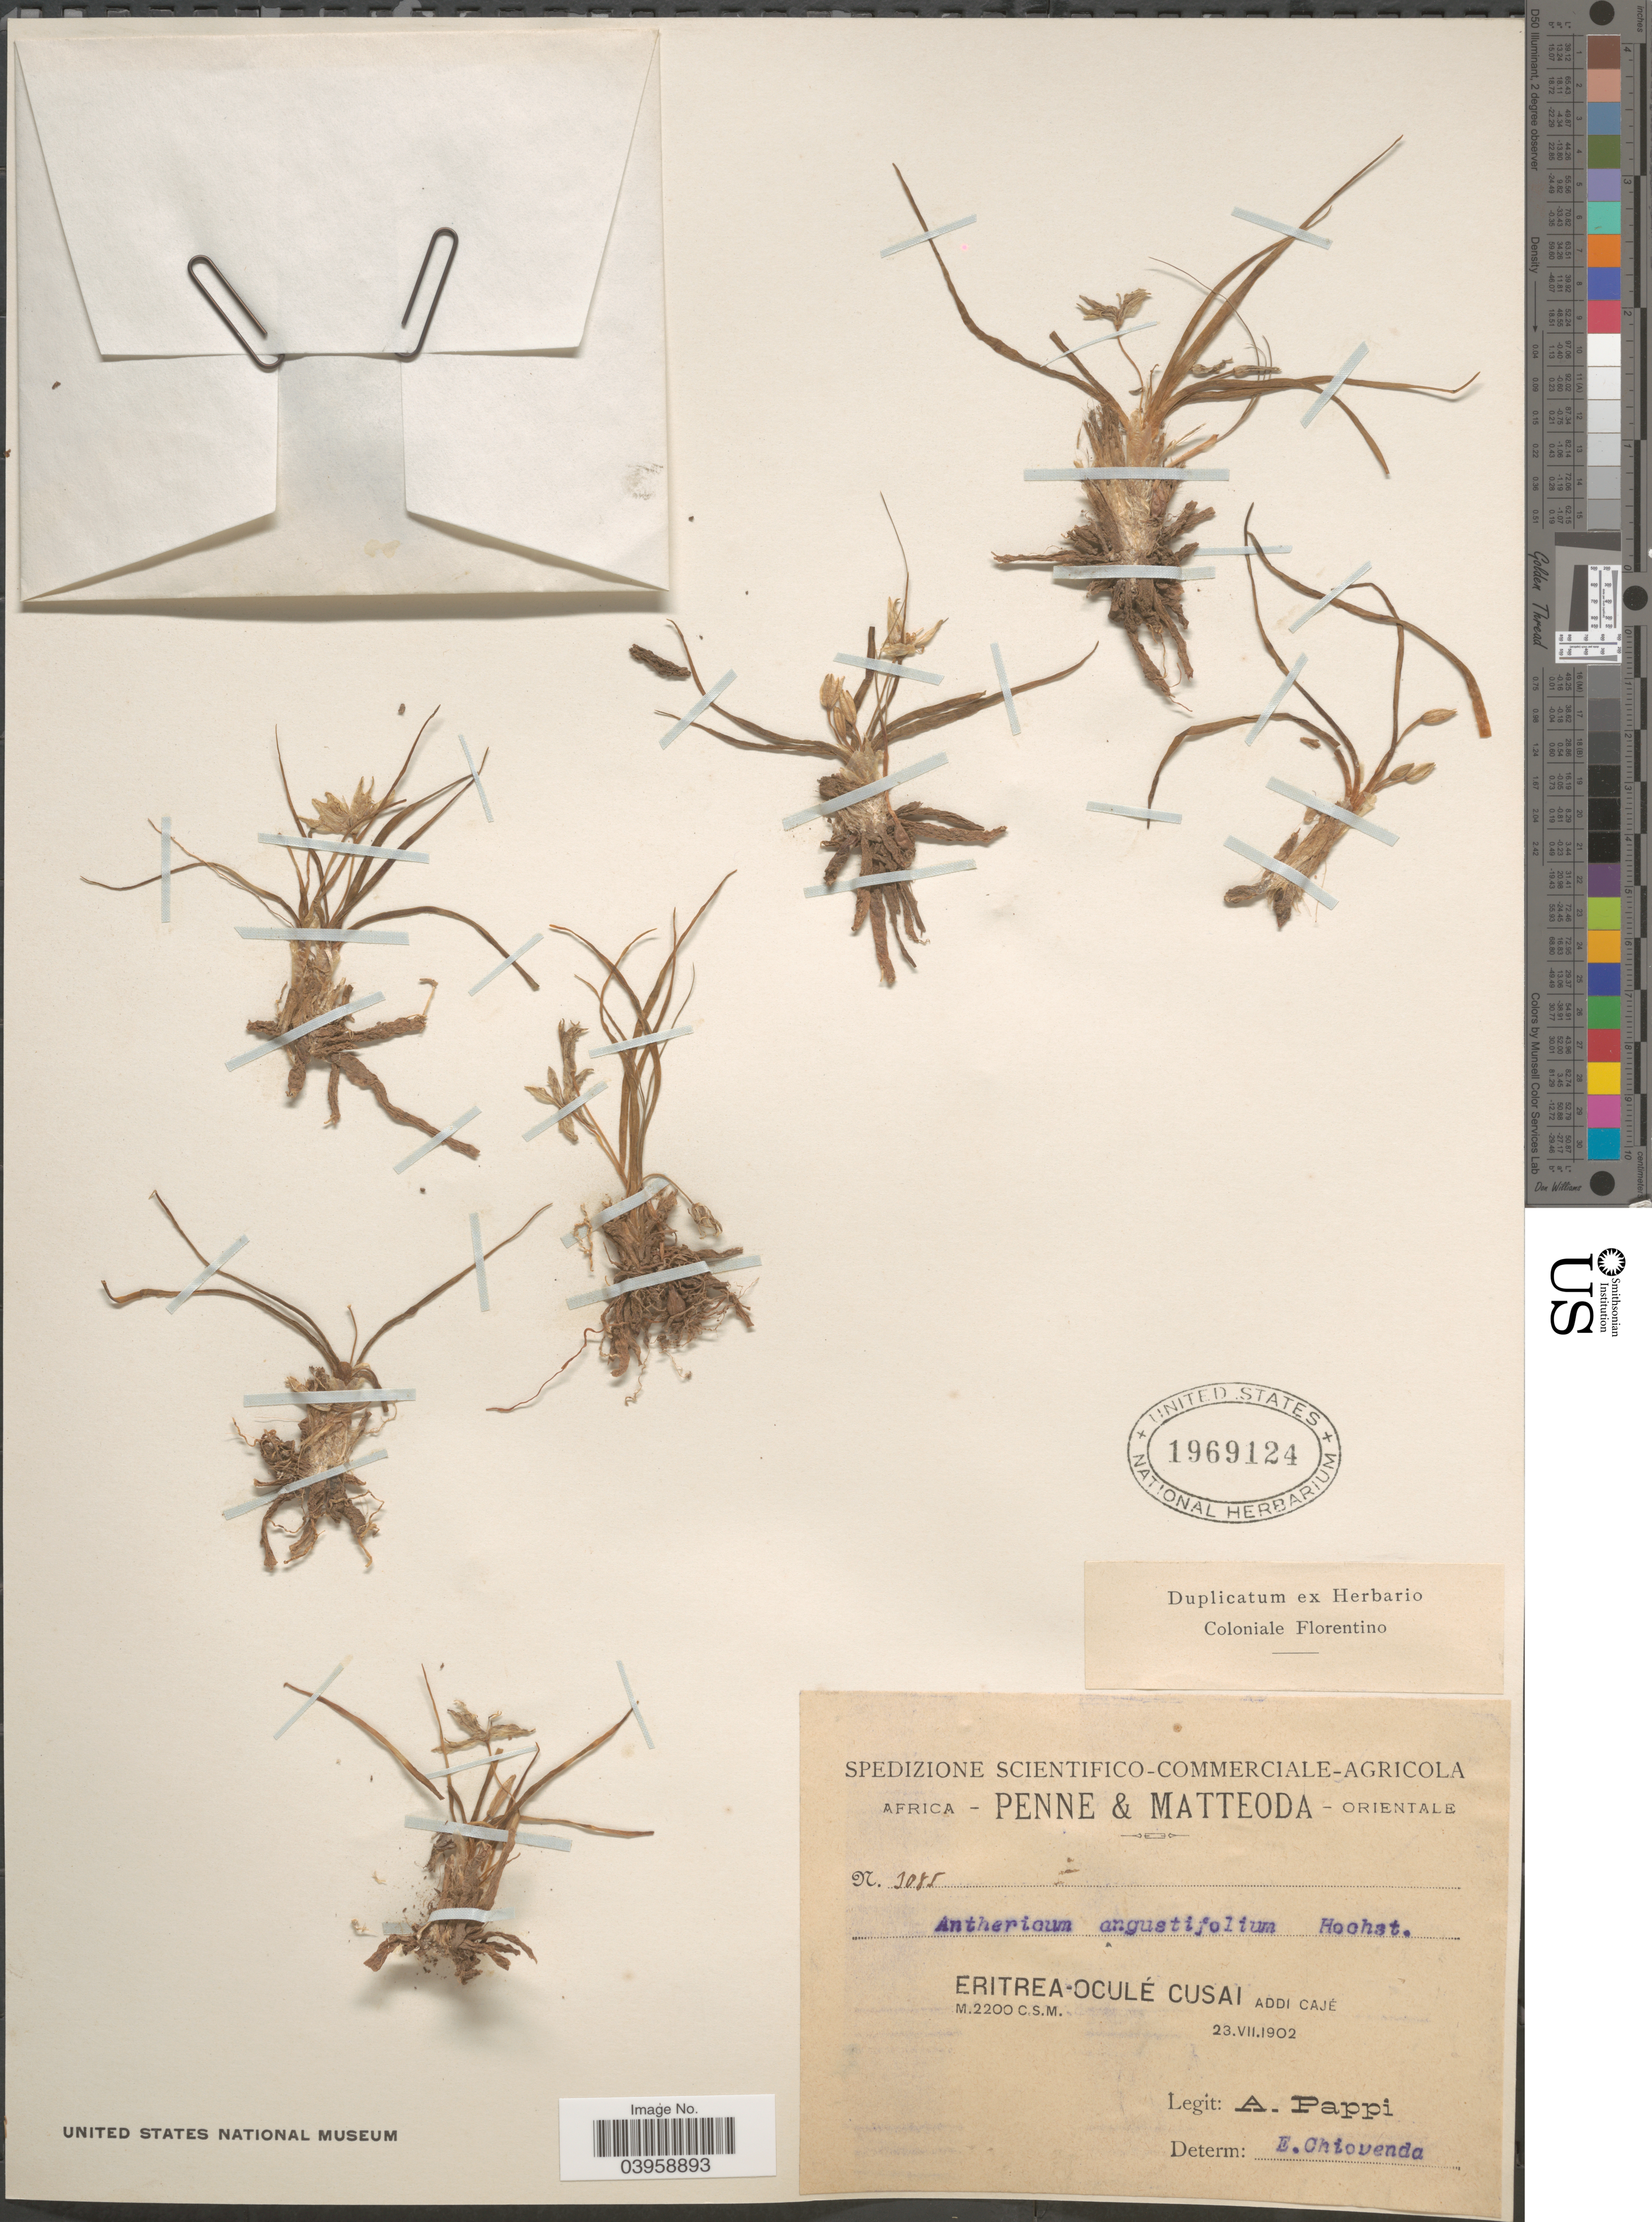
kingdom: Plantae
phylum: Tracheophyta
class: Liliopsida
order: Asparagales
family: Asparagaceae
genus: Anthericum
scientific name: Anthericum angustifolium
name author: Hochst. ex A. Rich.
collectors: A. Pappi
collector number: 3085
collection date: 1902-07-23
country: Eritrea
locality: Eritrea-Oculé Cusai addi Cajé.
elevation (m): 2200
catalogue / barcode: US 1969124